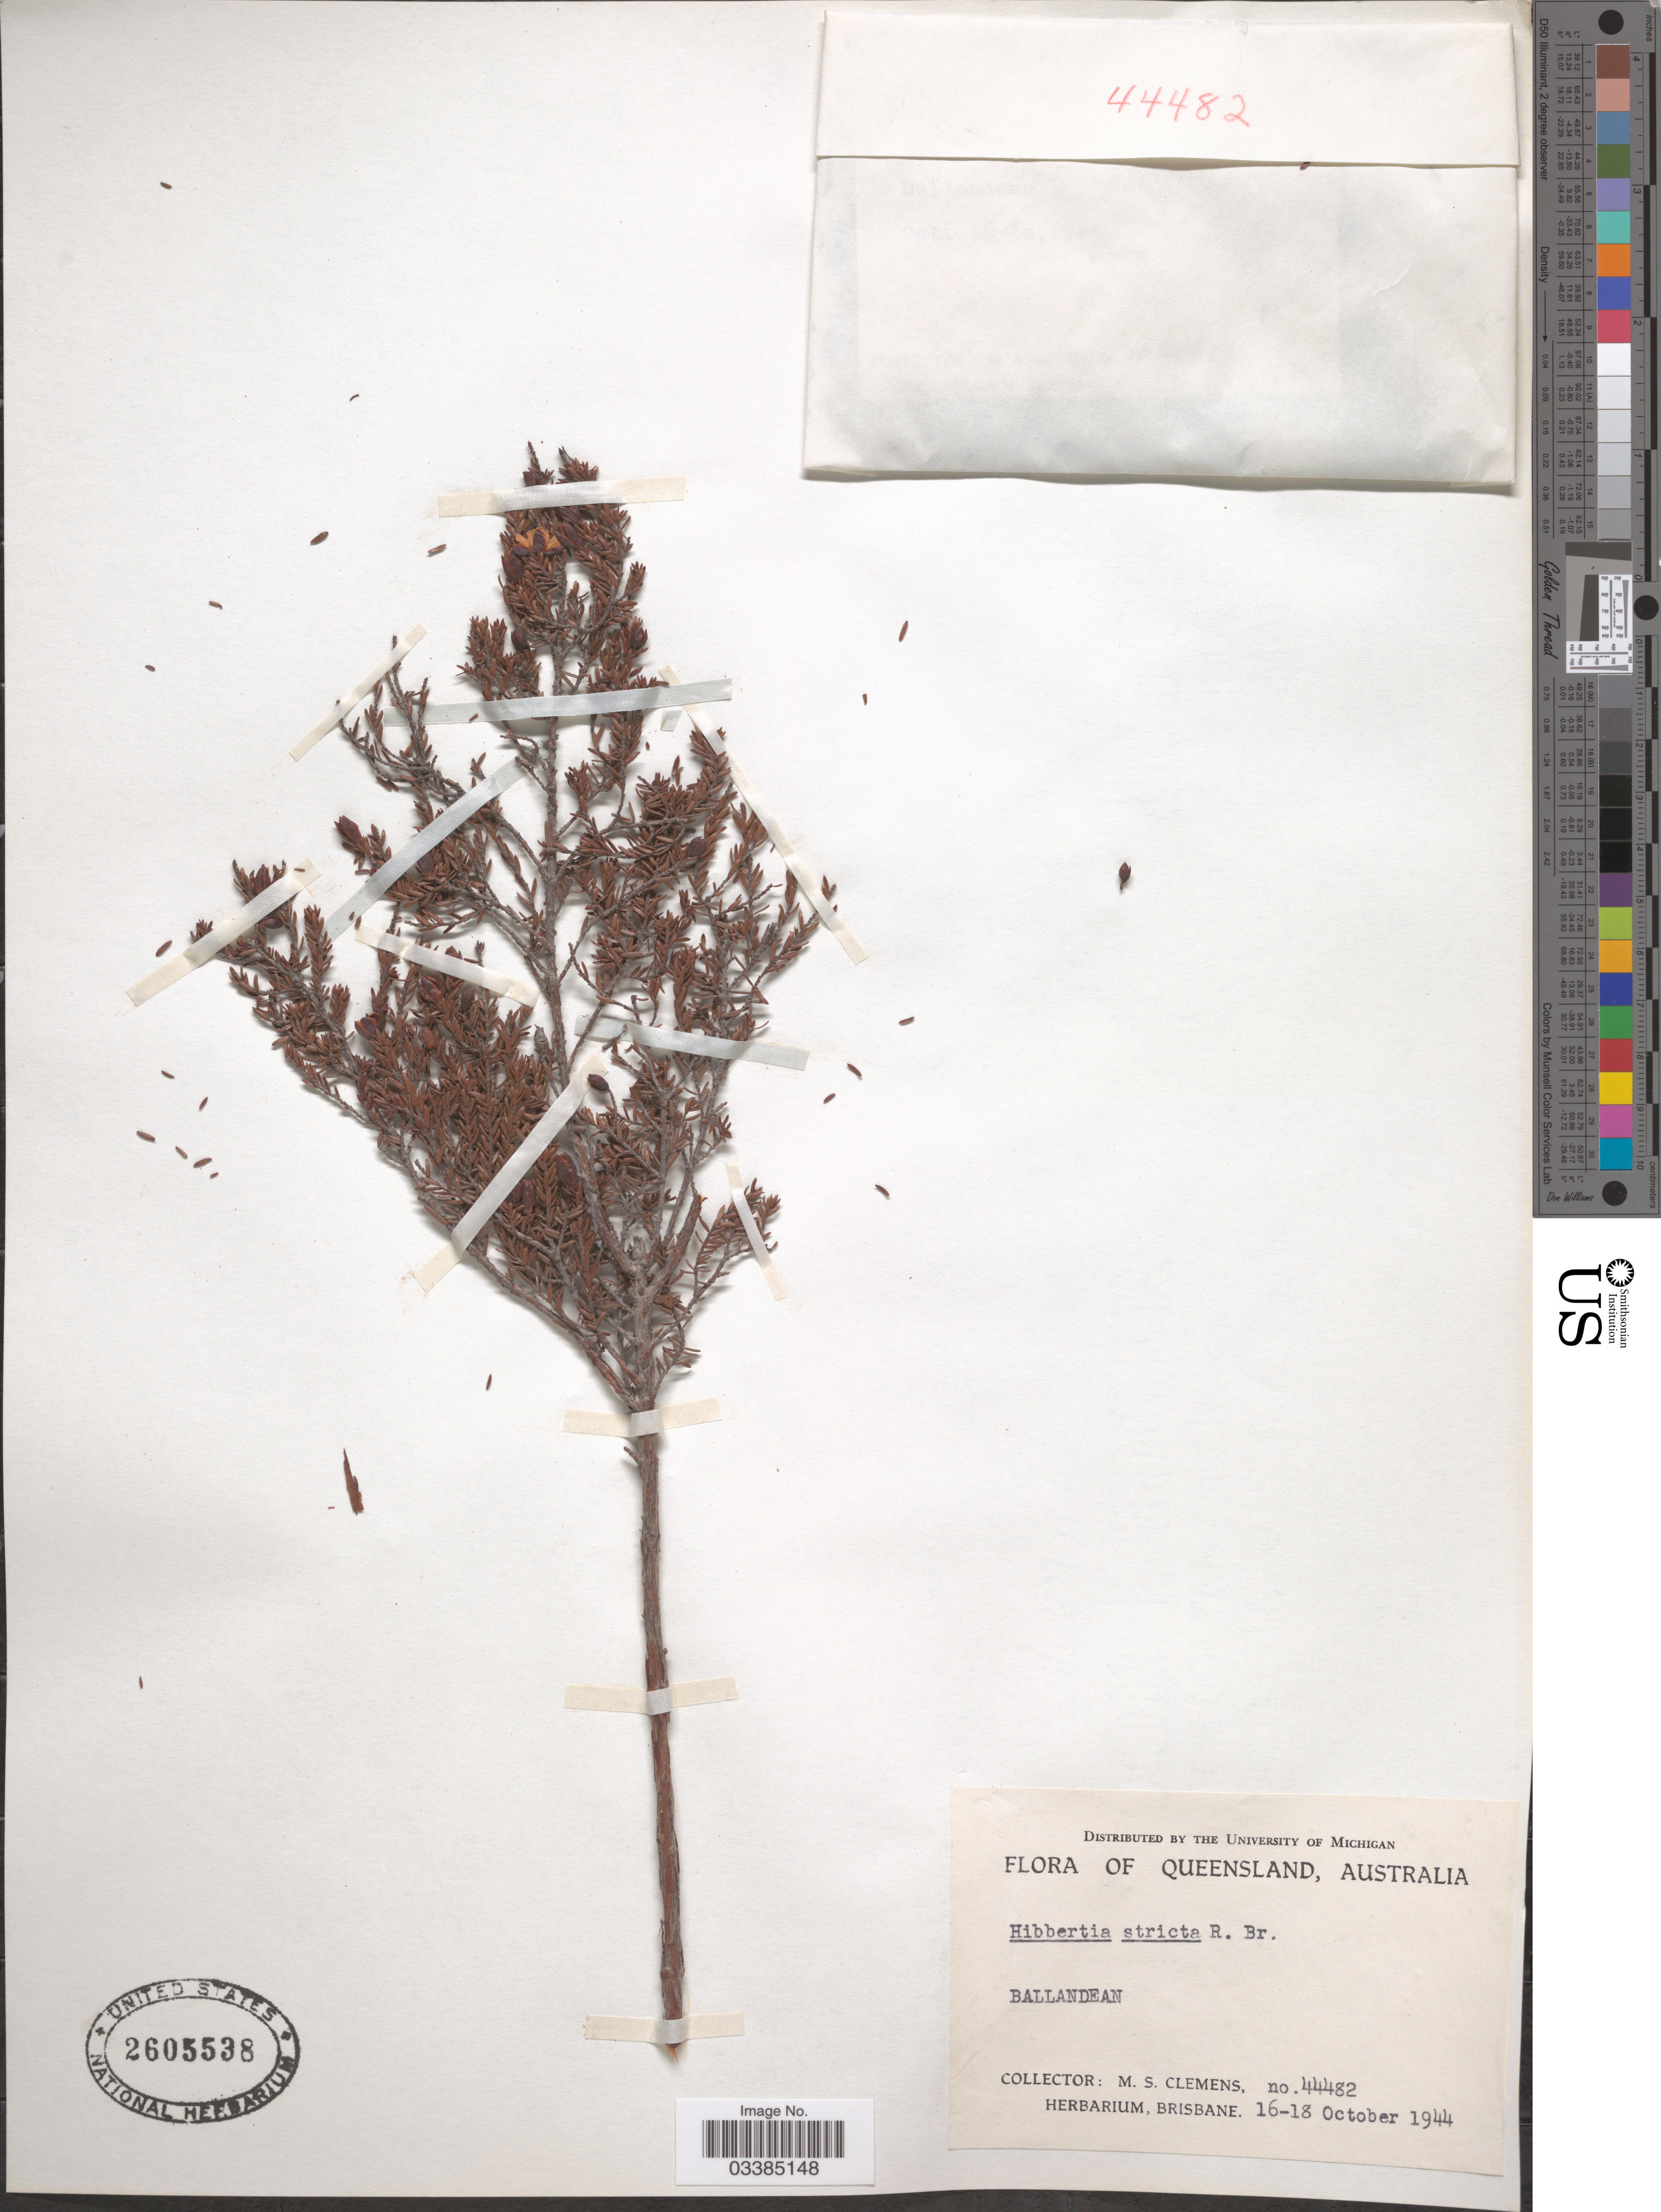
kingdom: Plantae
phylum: Tracheophyta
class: Magnoliopsida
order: Dilleniales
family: Dilleniaceae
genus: Hibbertia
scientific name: Hibbertia stricta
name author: R. Br. ex DC.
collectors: M. S. Clemens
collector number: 44482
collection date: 1944-10-16/1944-10-18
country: Australia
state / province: Queensland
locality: Ballandean.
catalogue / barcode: US 2605538